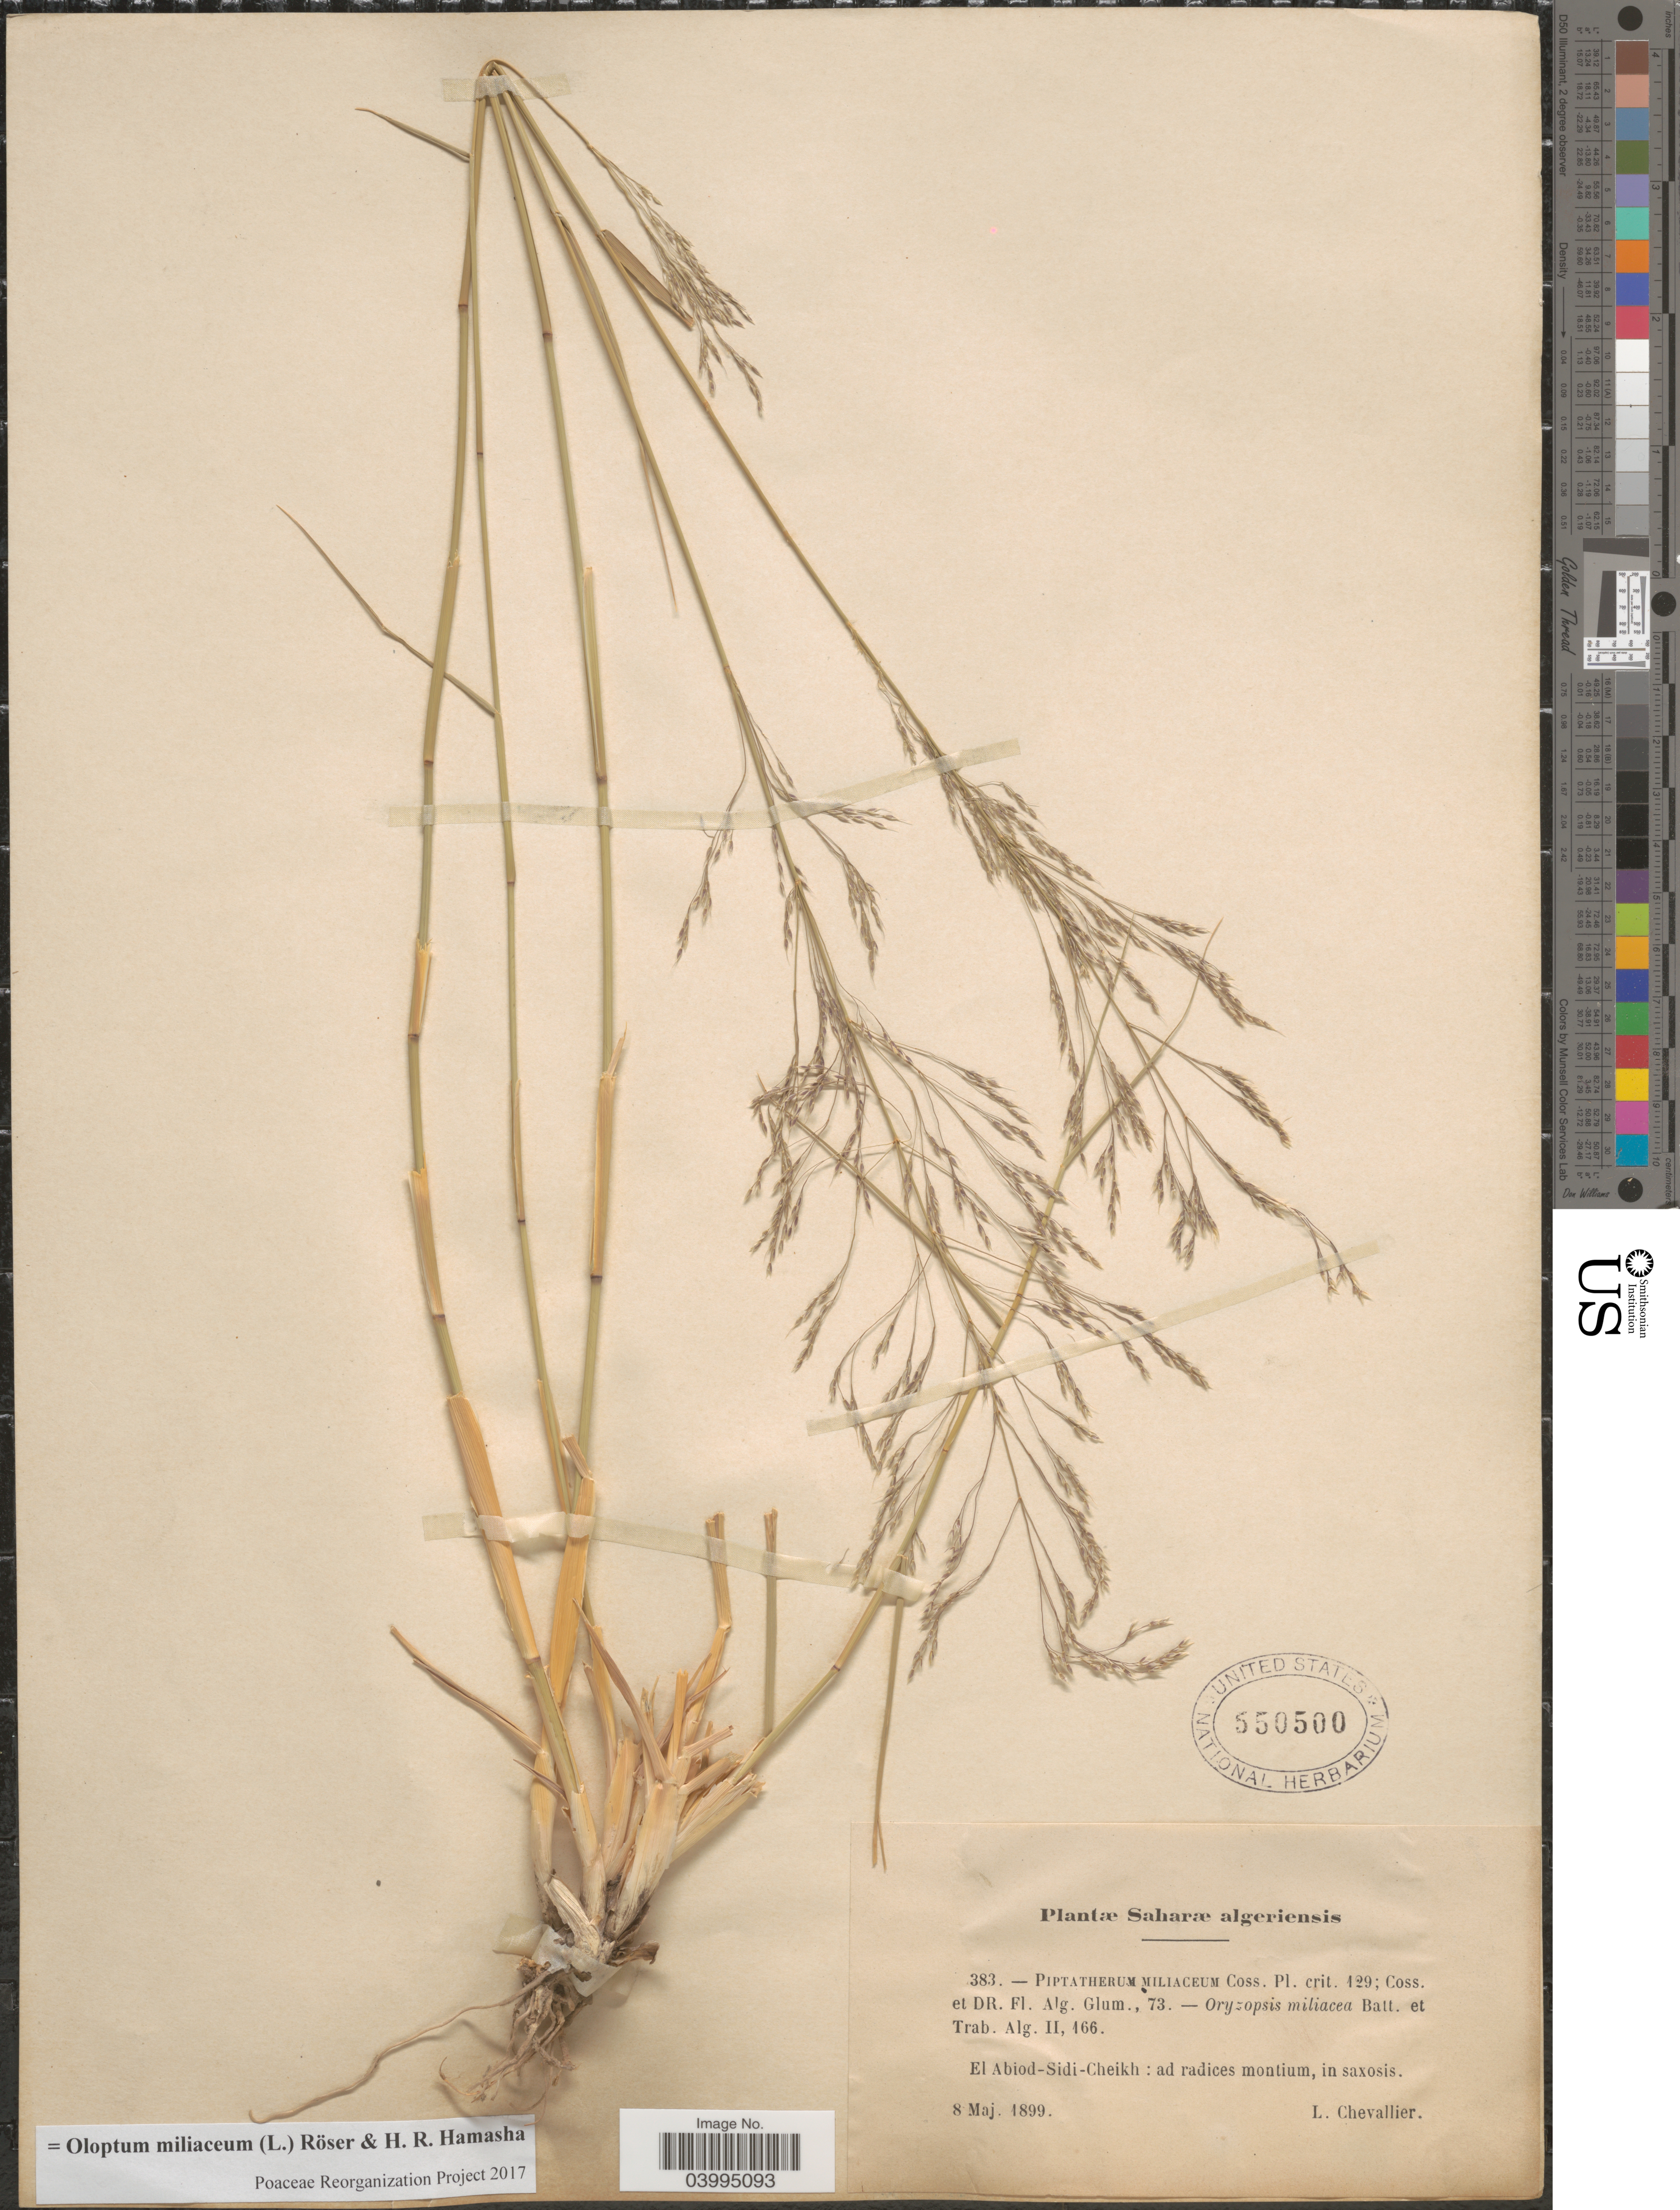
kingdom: Plantae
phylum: Tracheophyta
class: Liliopsida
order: Poales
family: Poaceae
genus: Oloptum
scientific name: Oloptum miliaceum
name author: Röser & H. R. Hamasha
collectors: L. Chevallier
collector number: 383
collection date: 1899-05-08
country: Algeria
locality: Saharæ algeriensis. El Abiod-Sidi-Cheikh: ad radices montium, in saxosis.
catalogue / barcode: US 550500